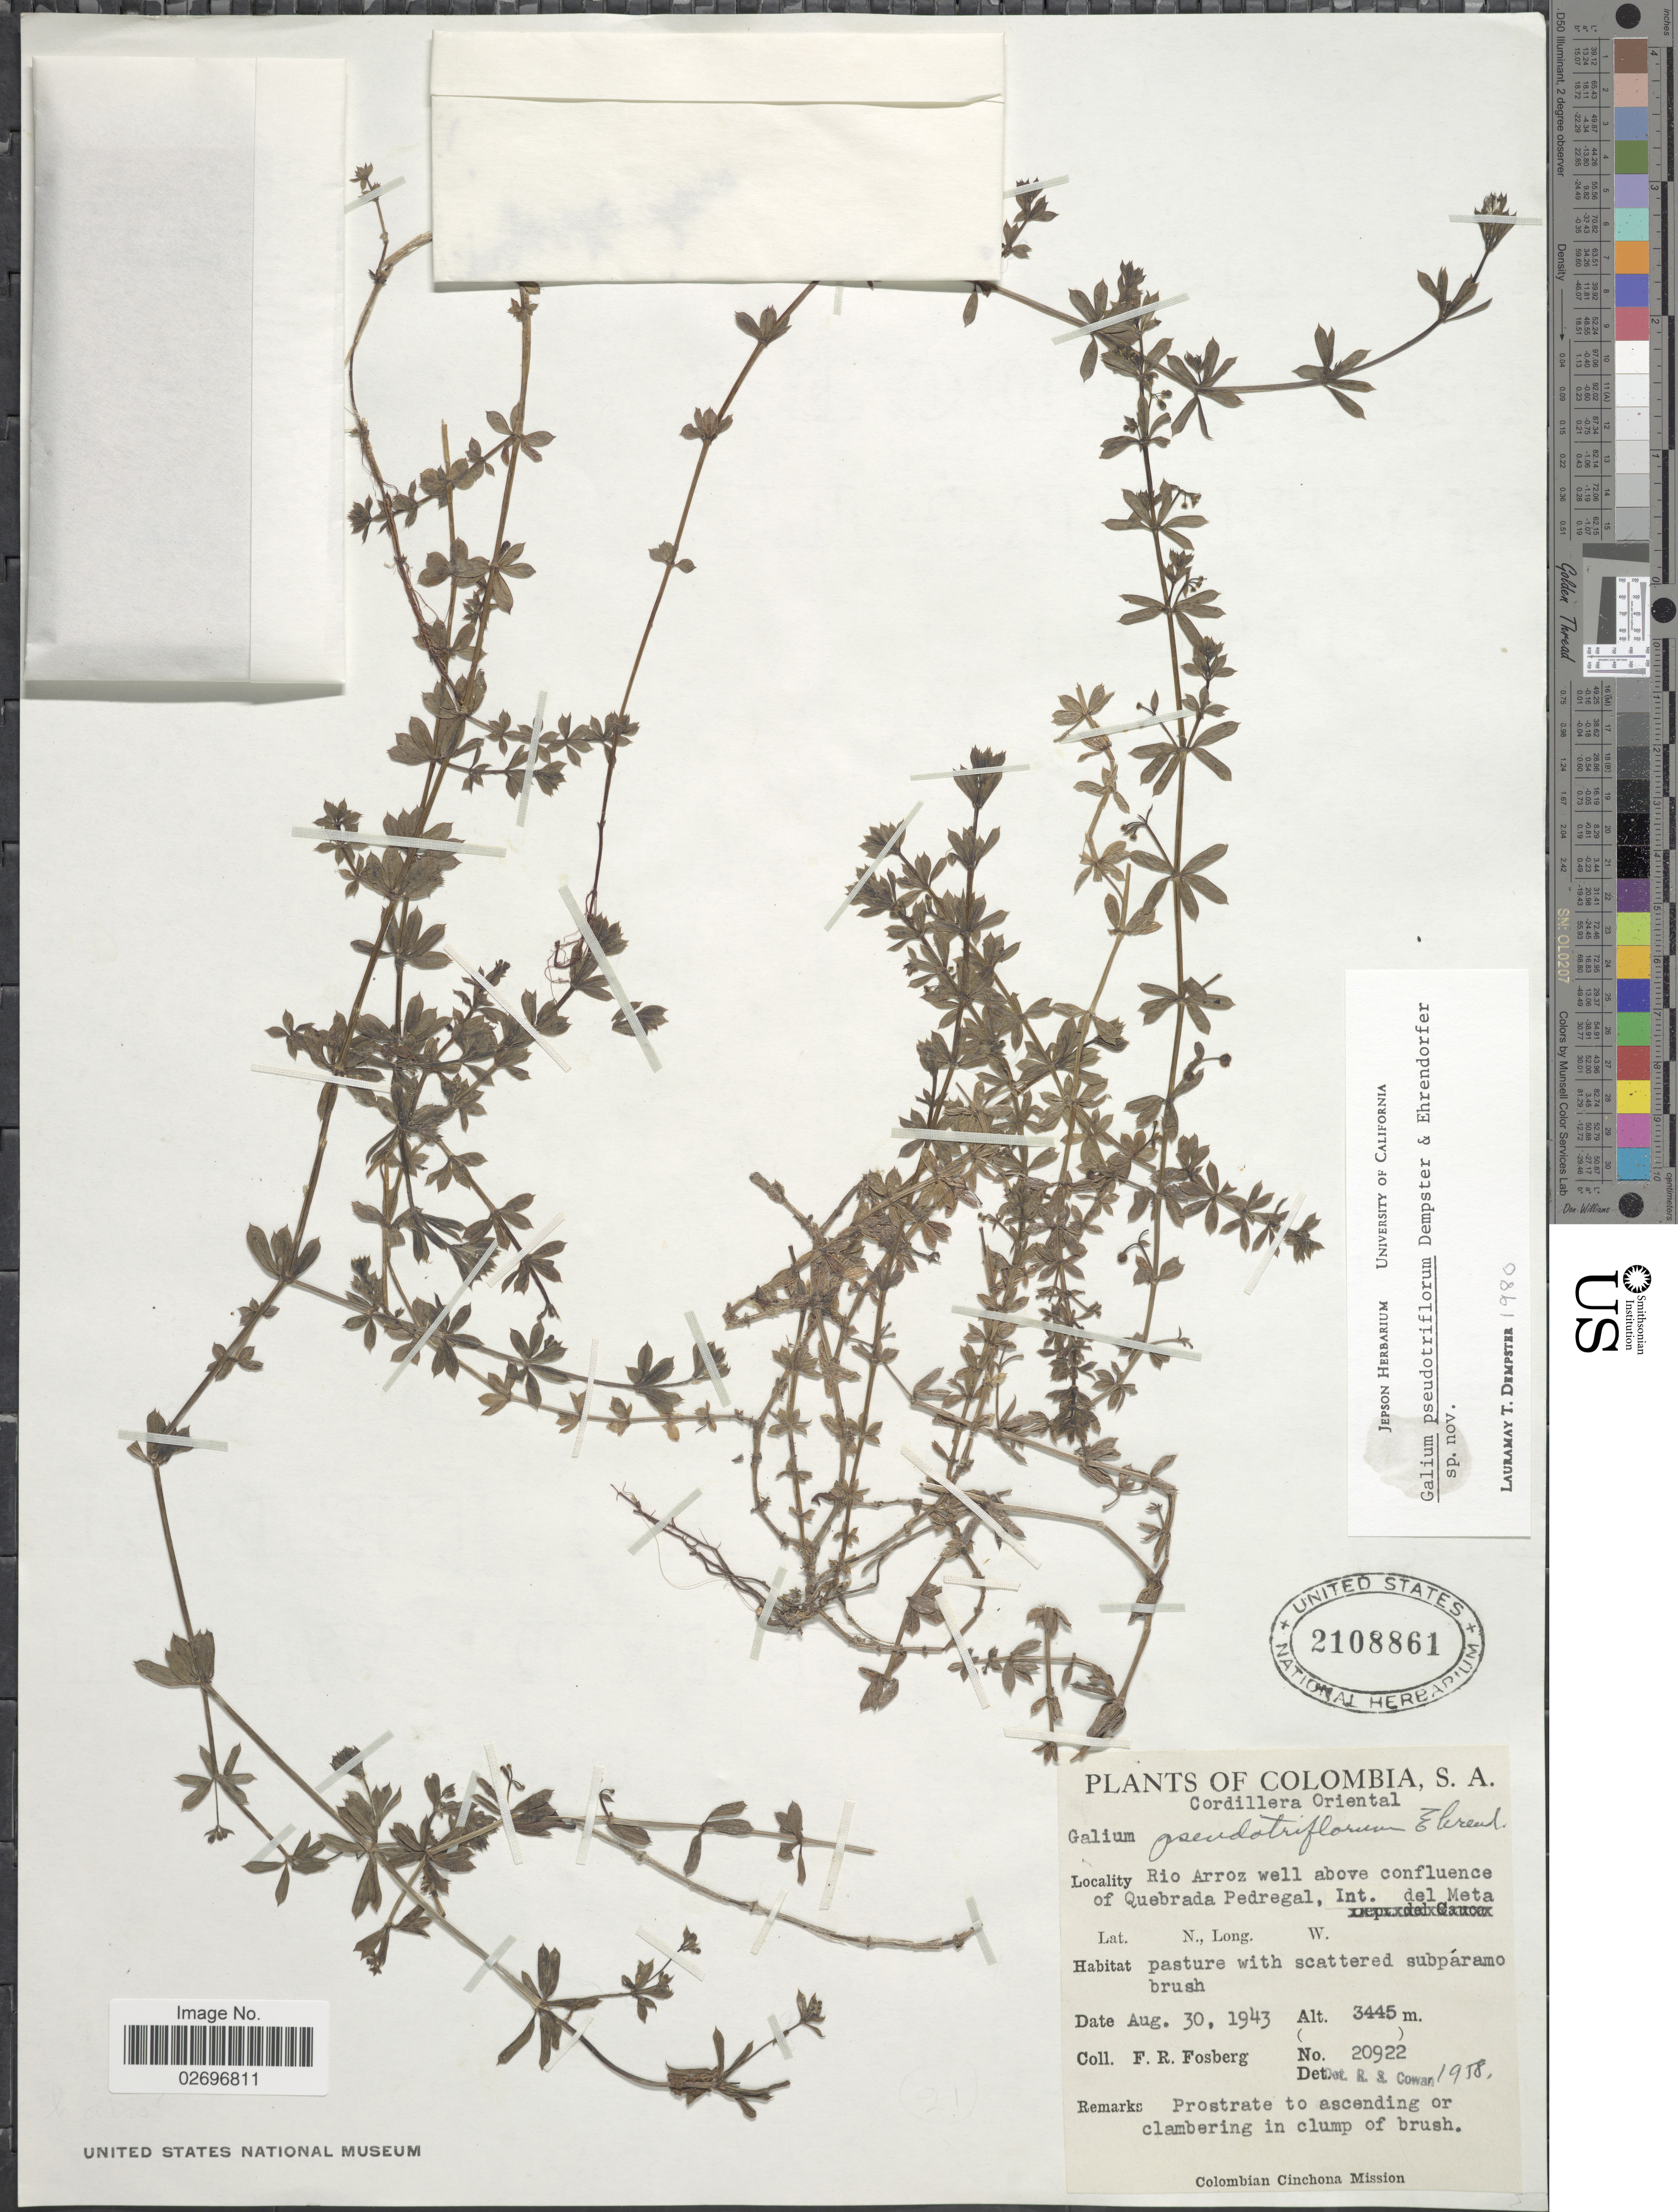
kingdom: Plantae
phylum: Tracheophyta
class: Magnoliopsida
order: Gentianales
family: Rubiaceae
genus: Galium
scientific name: Galium pseudotriflorum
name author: Dempster & Ehrend.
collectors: F. R. Fosberg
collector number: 20922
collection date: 1943-08-30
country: Colombia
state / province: Meta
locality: Cordillera Oriental, Rio Arroz well above confluence of Quebrada Pedregal, Int del Meta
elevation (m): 3445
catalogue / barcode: US 2108861